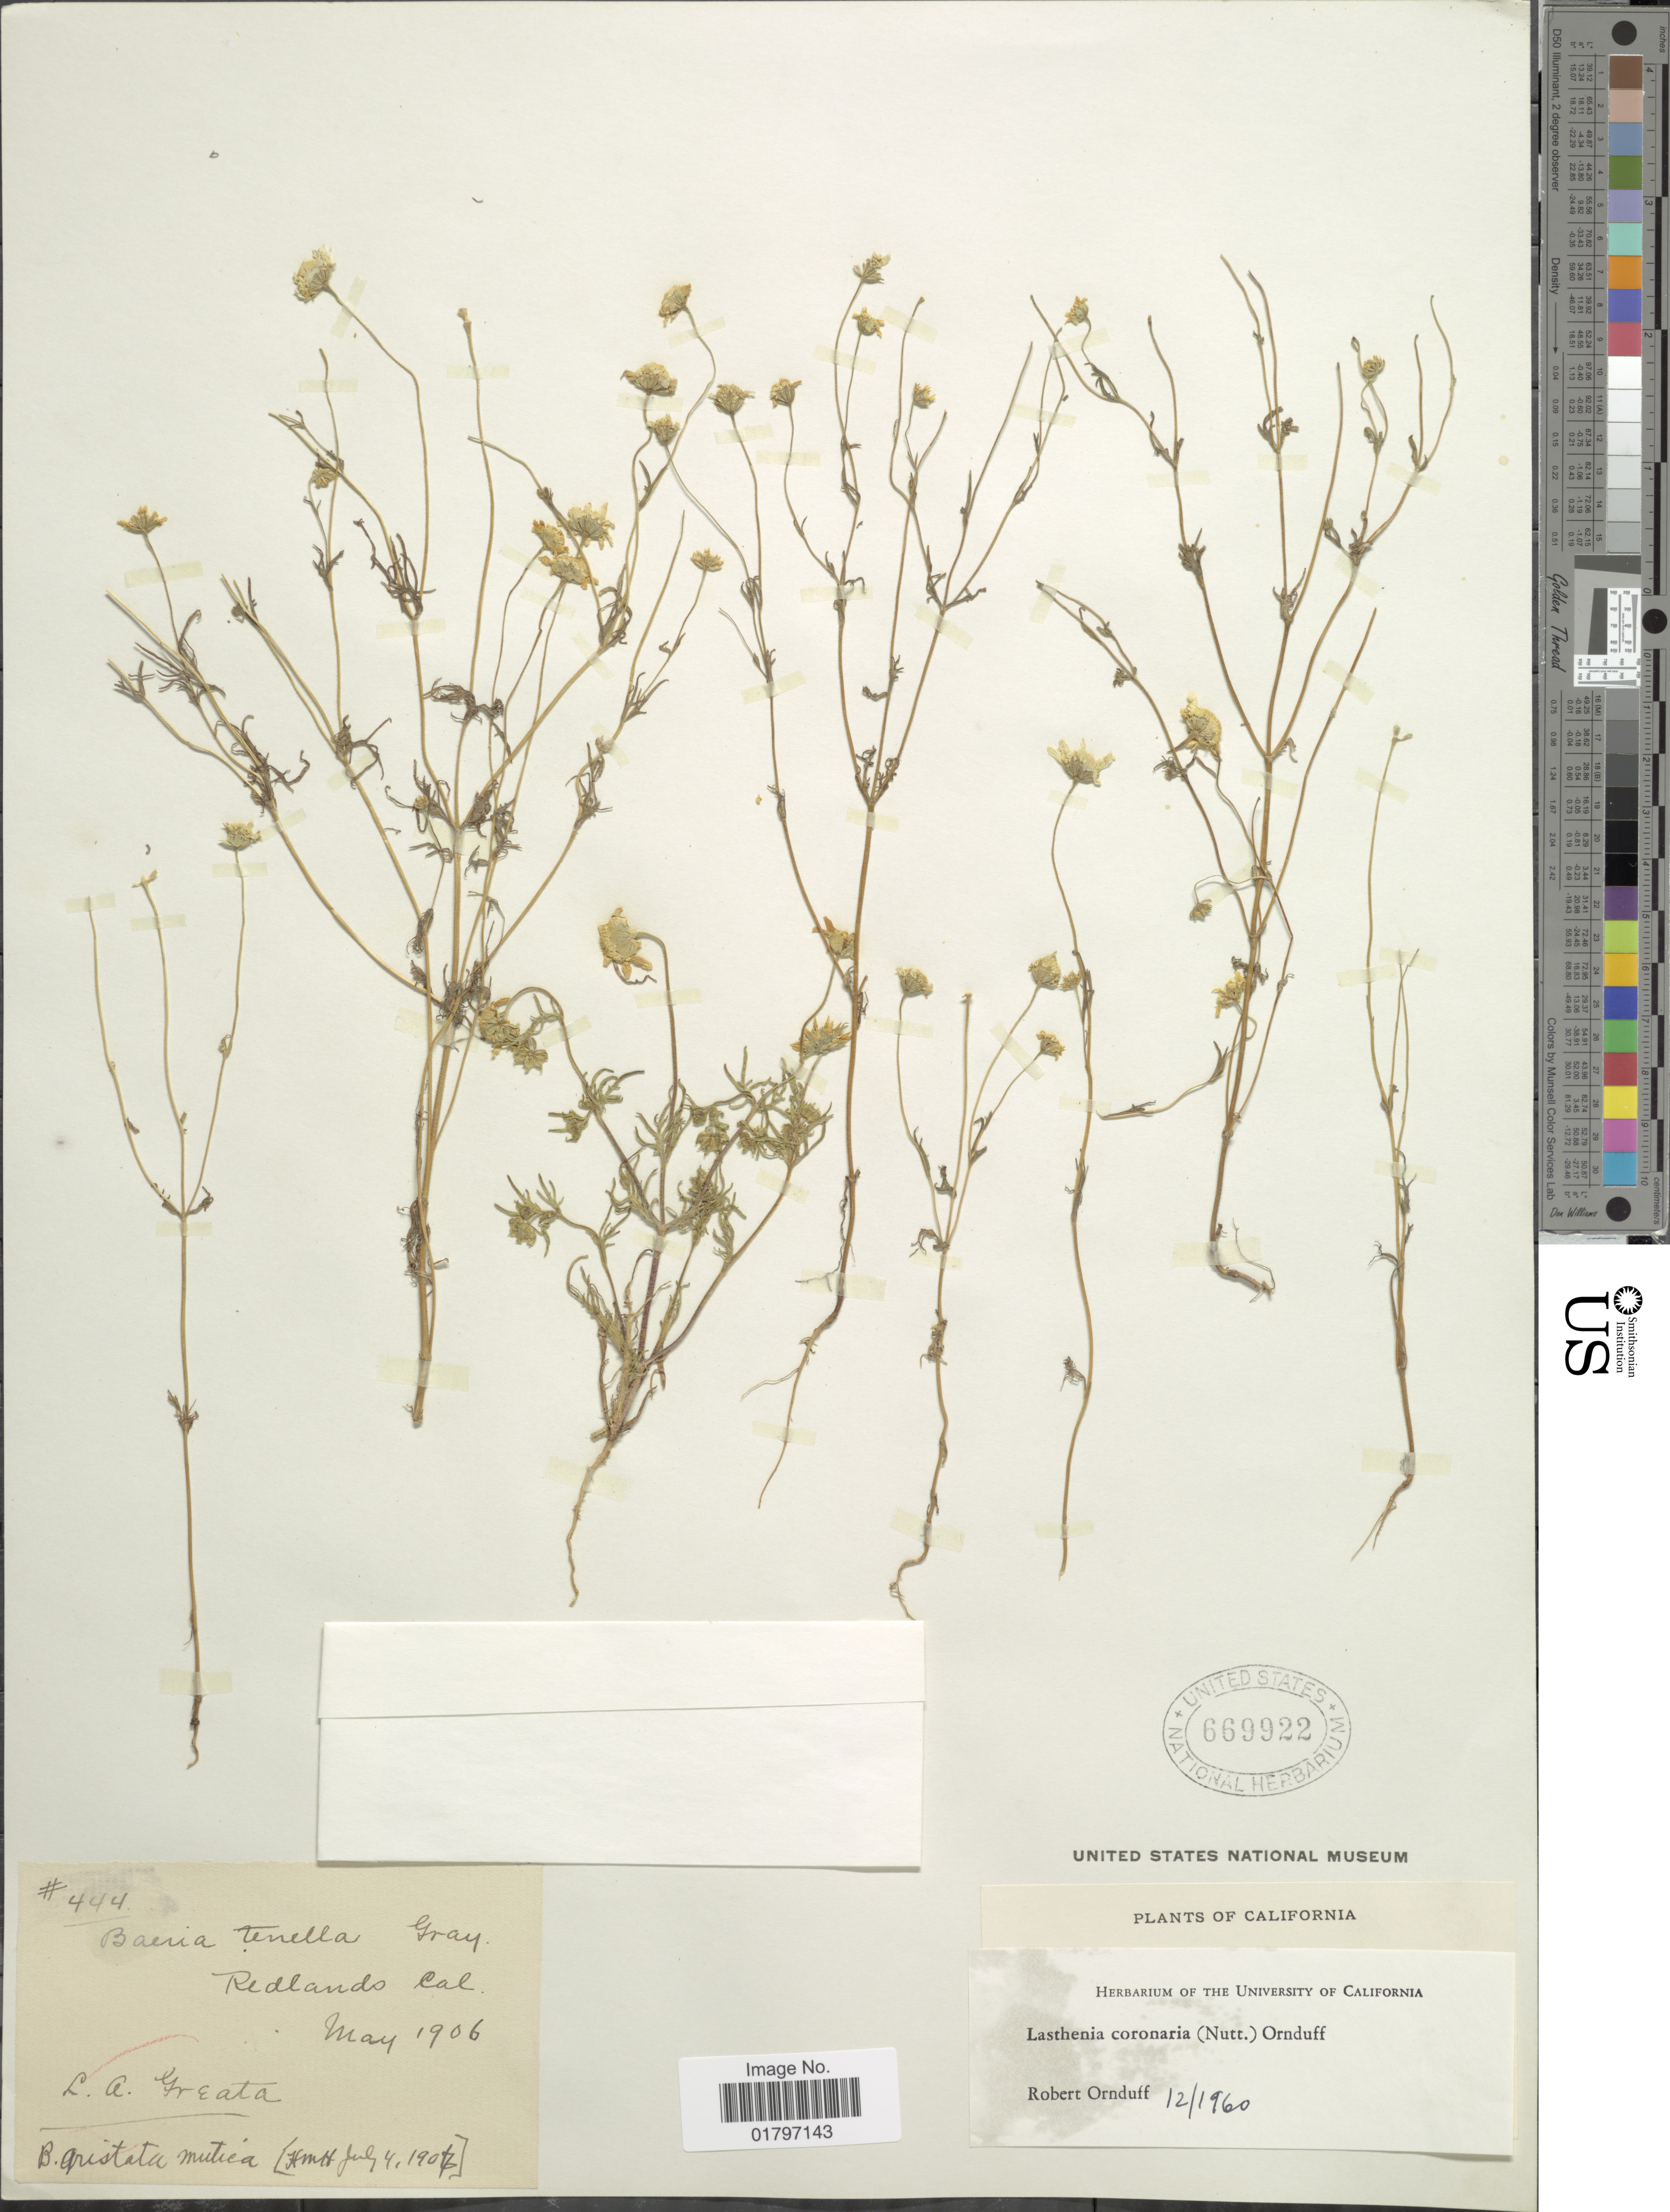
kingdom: Plantae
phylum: Tracheophyta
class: Magnoliopsida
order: Asterales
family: Asteraceae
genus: Lasthenia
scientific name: Lasthenia coronaria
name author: (Nutt.) Ornduff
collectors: L. Greata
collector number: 444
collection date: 1906-05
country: United States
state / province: California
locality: Redlands Cal.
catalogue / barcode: US 669922